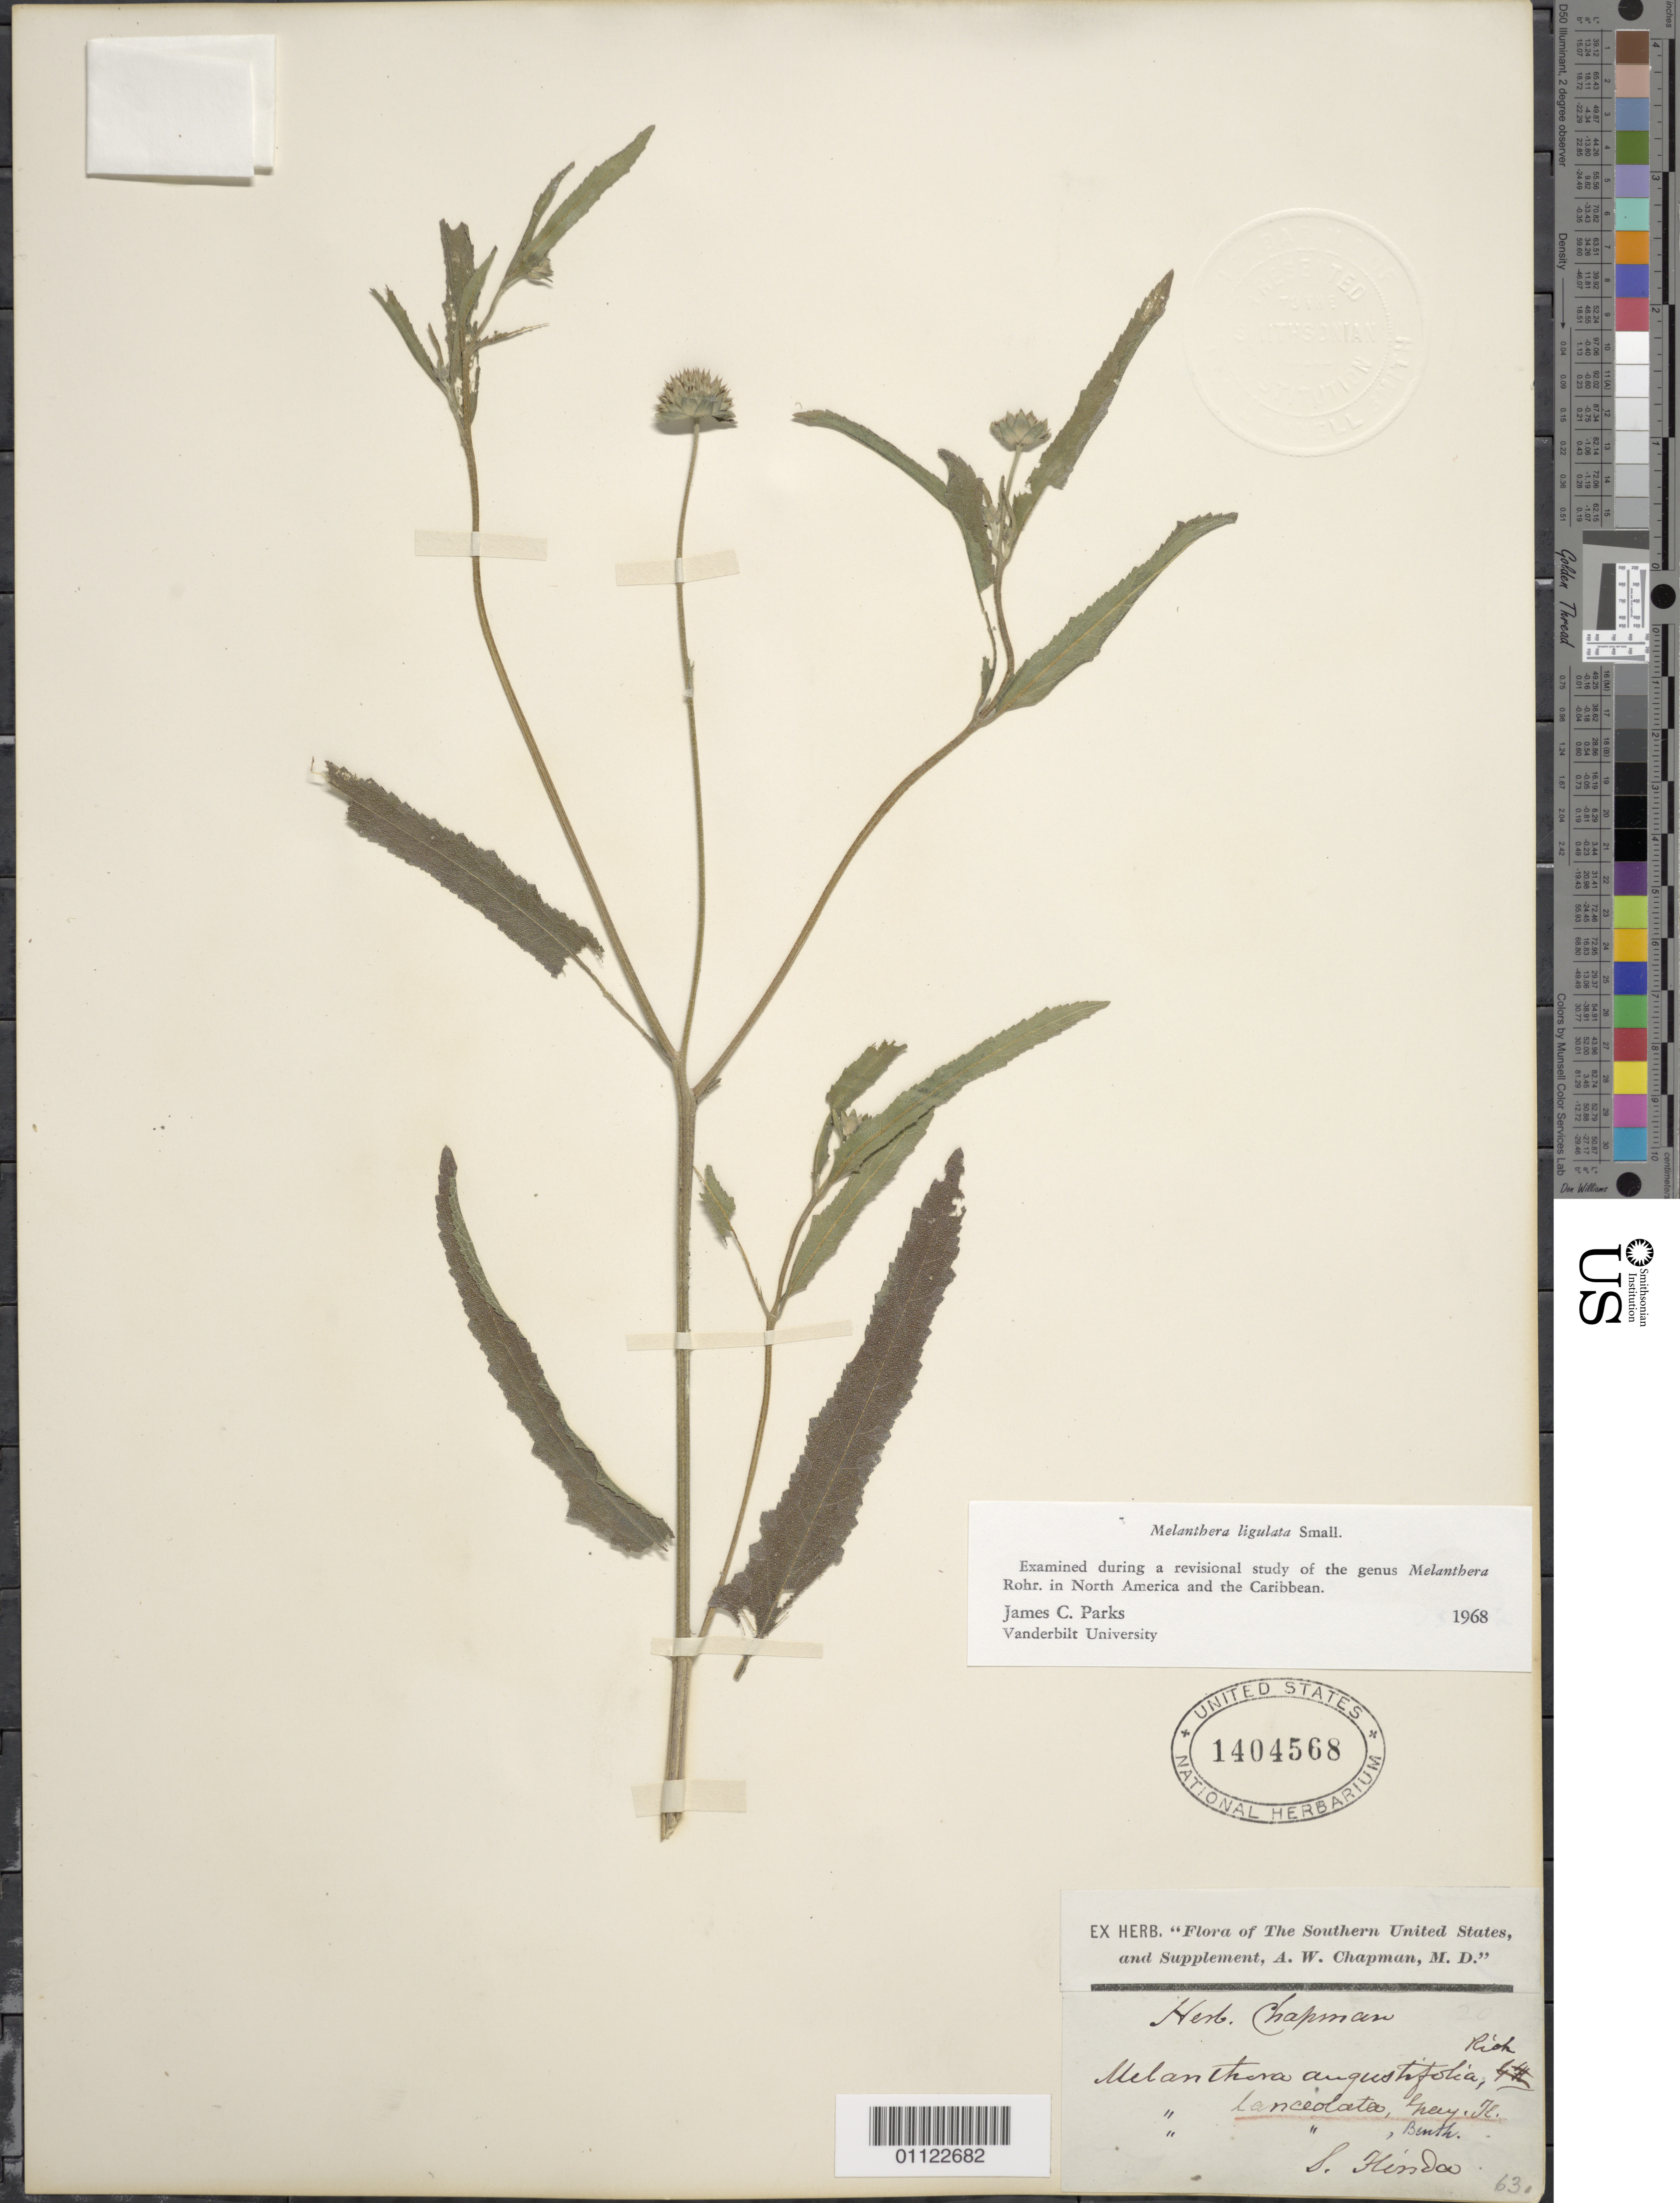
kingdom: Plantae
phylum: Tracheophyta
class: Magnoliopsida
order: Asterales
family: Asteraceae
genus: Melanthera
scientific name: Melanthera ligulata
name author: Small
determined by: Parks, J. C.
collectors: H. Chapman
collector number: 63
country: United States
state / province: Florida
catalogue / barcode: US 1404568